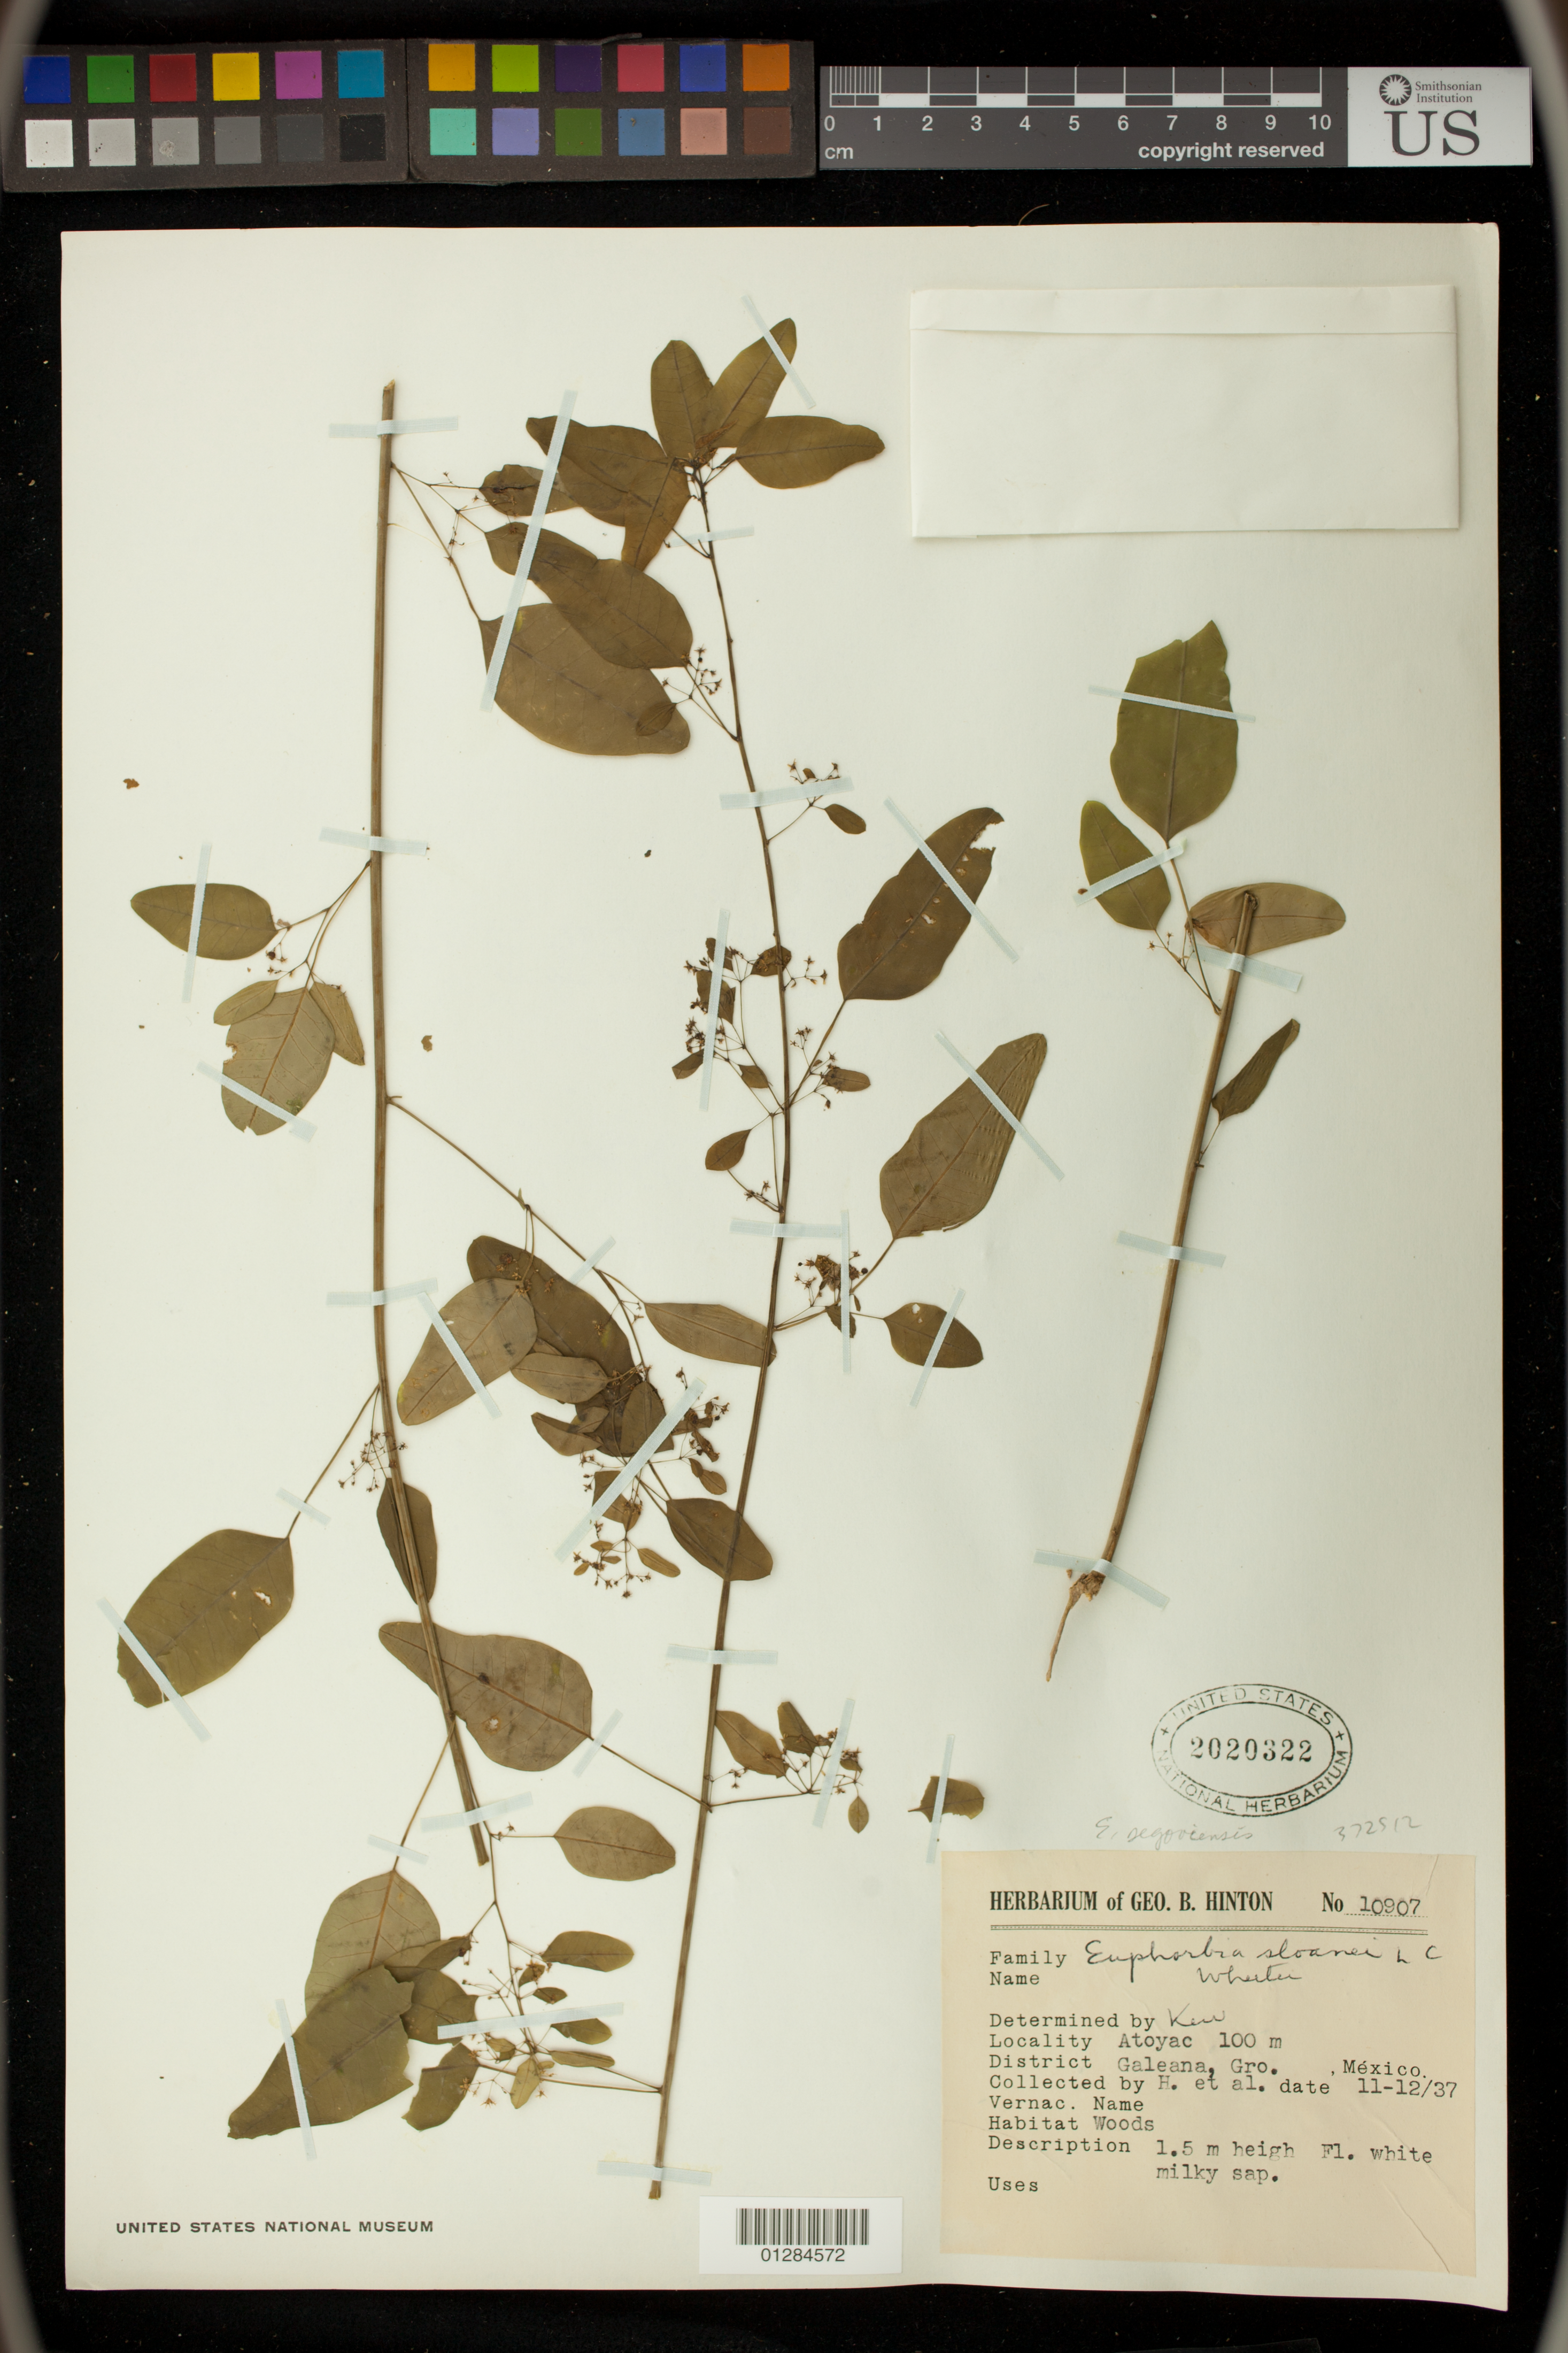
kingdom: Plantae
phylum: Tracheophyta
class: Magnoliopsida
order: Malpighiales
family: Euphorbiaceae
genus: Euphorbia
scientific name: Euphorbia segoviensis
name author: (Klotzsch & Garcke) Boiss.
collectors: G. B. Hinton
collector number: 10907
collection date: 1937-12-11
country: Mexico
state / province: Guerrero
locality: Atoyac, District Galeana, Gro.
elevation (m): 100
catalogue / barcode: US 2020322